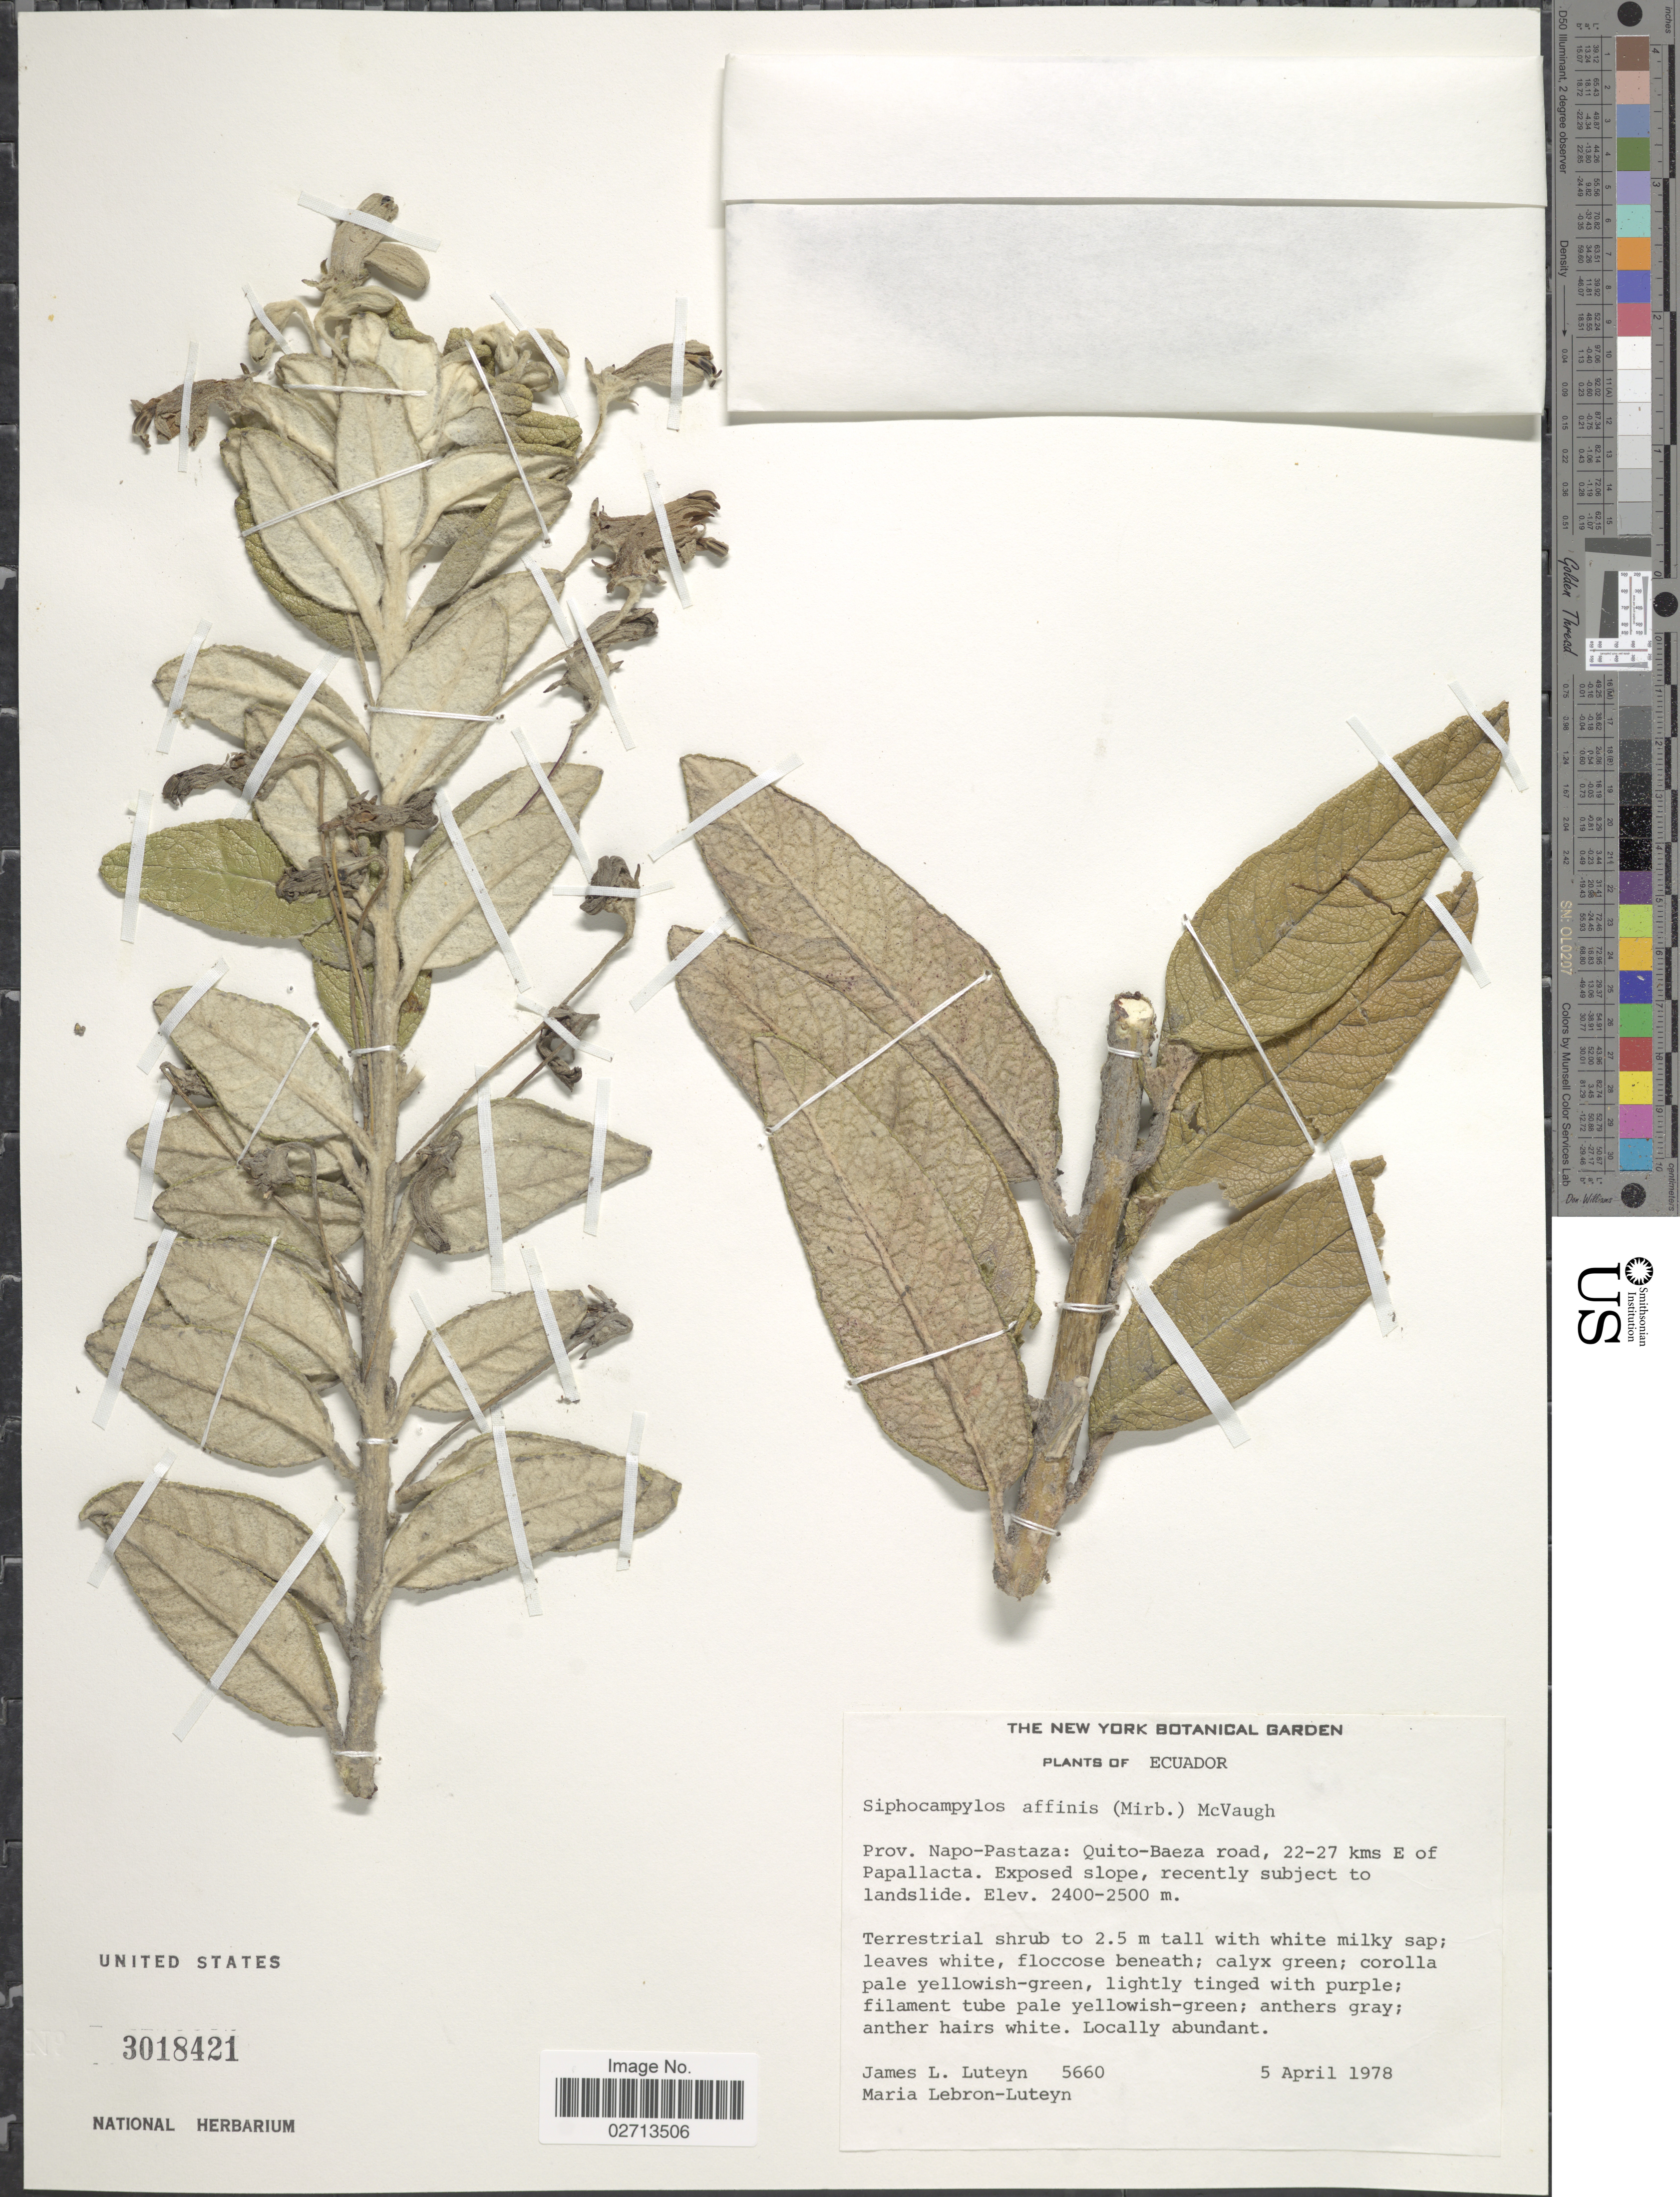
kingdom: Plantae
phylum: Tracheophyta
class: Magnoliopsida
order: Asterales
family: Campanulaceae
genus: Siphocampylus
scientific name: Siphocampylus affinis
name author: (Mirb.) McVaugh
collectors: J. L. Luteyn & M. L. Lebrón-Luteyn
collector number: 5660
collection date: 1978-04-05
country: Ecuador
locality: Prov. Napo-Pastaza: Quito-Baeza road, 22-27 kms E of Papallacta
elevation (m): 2400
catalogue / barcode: US 3018421